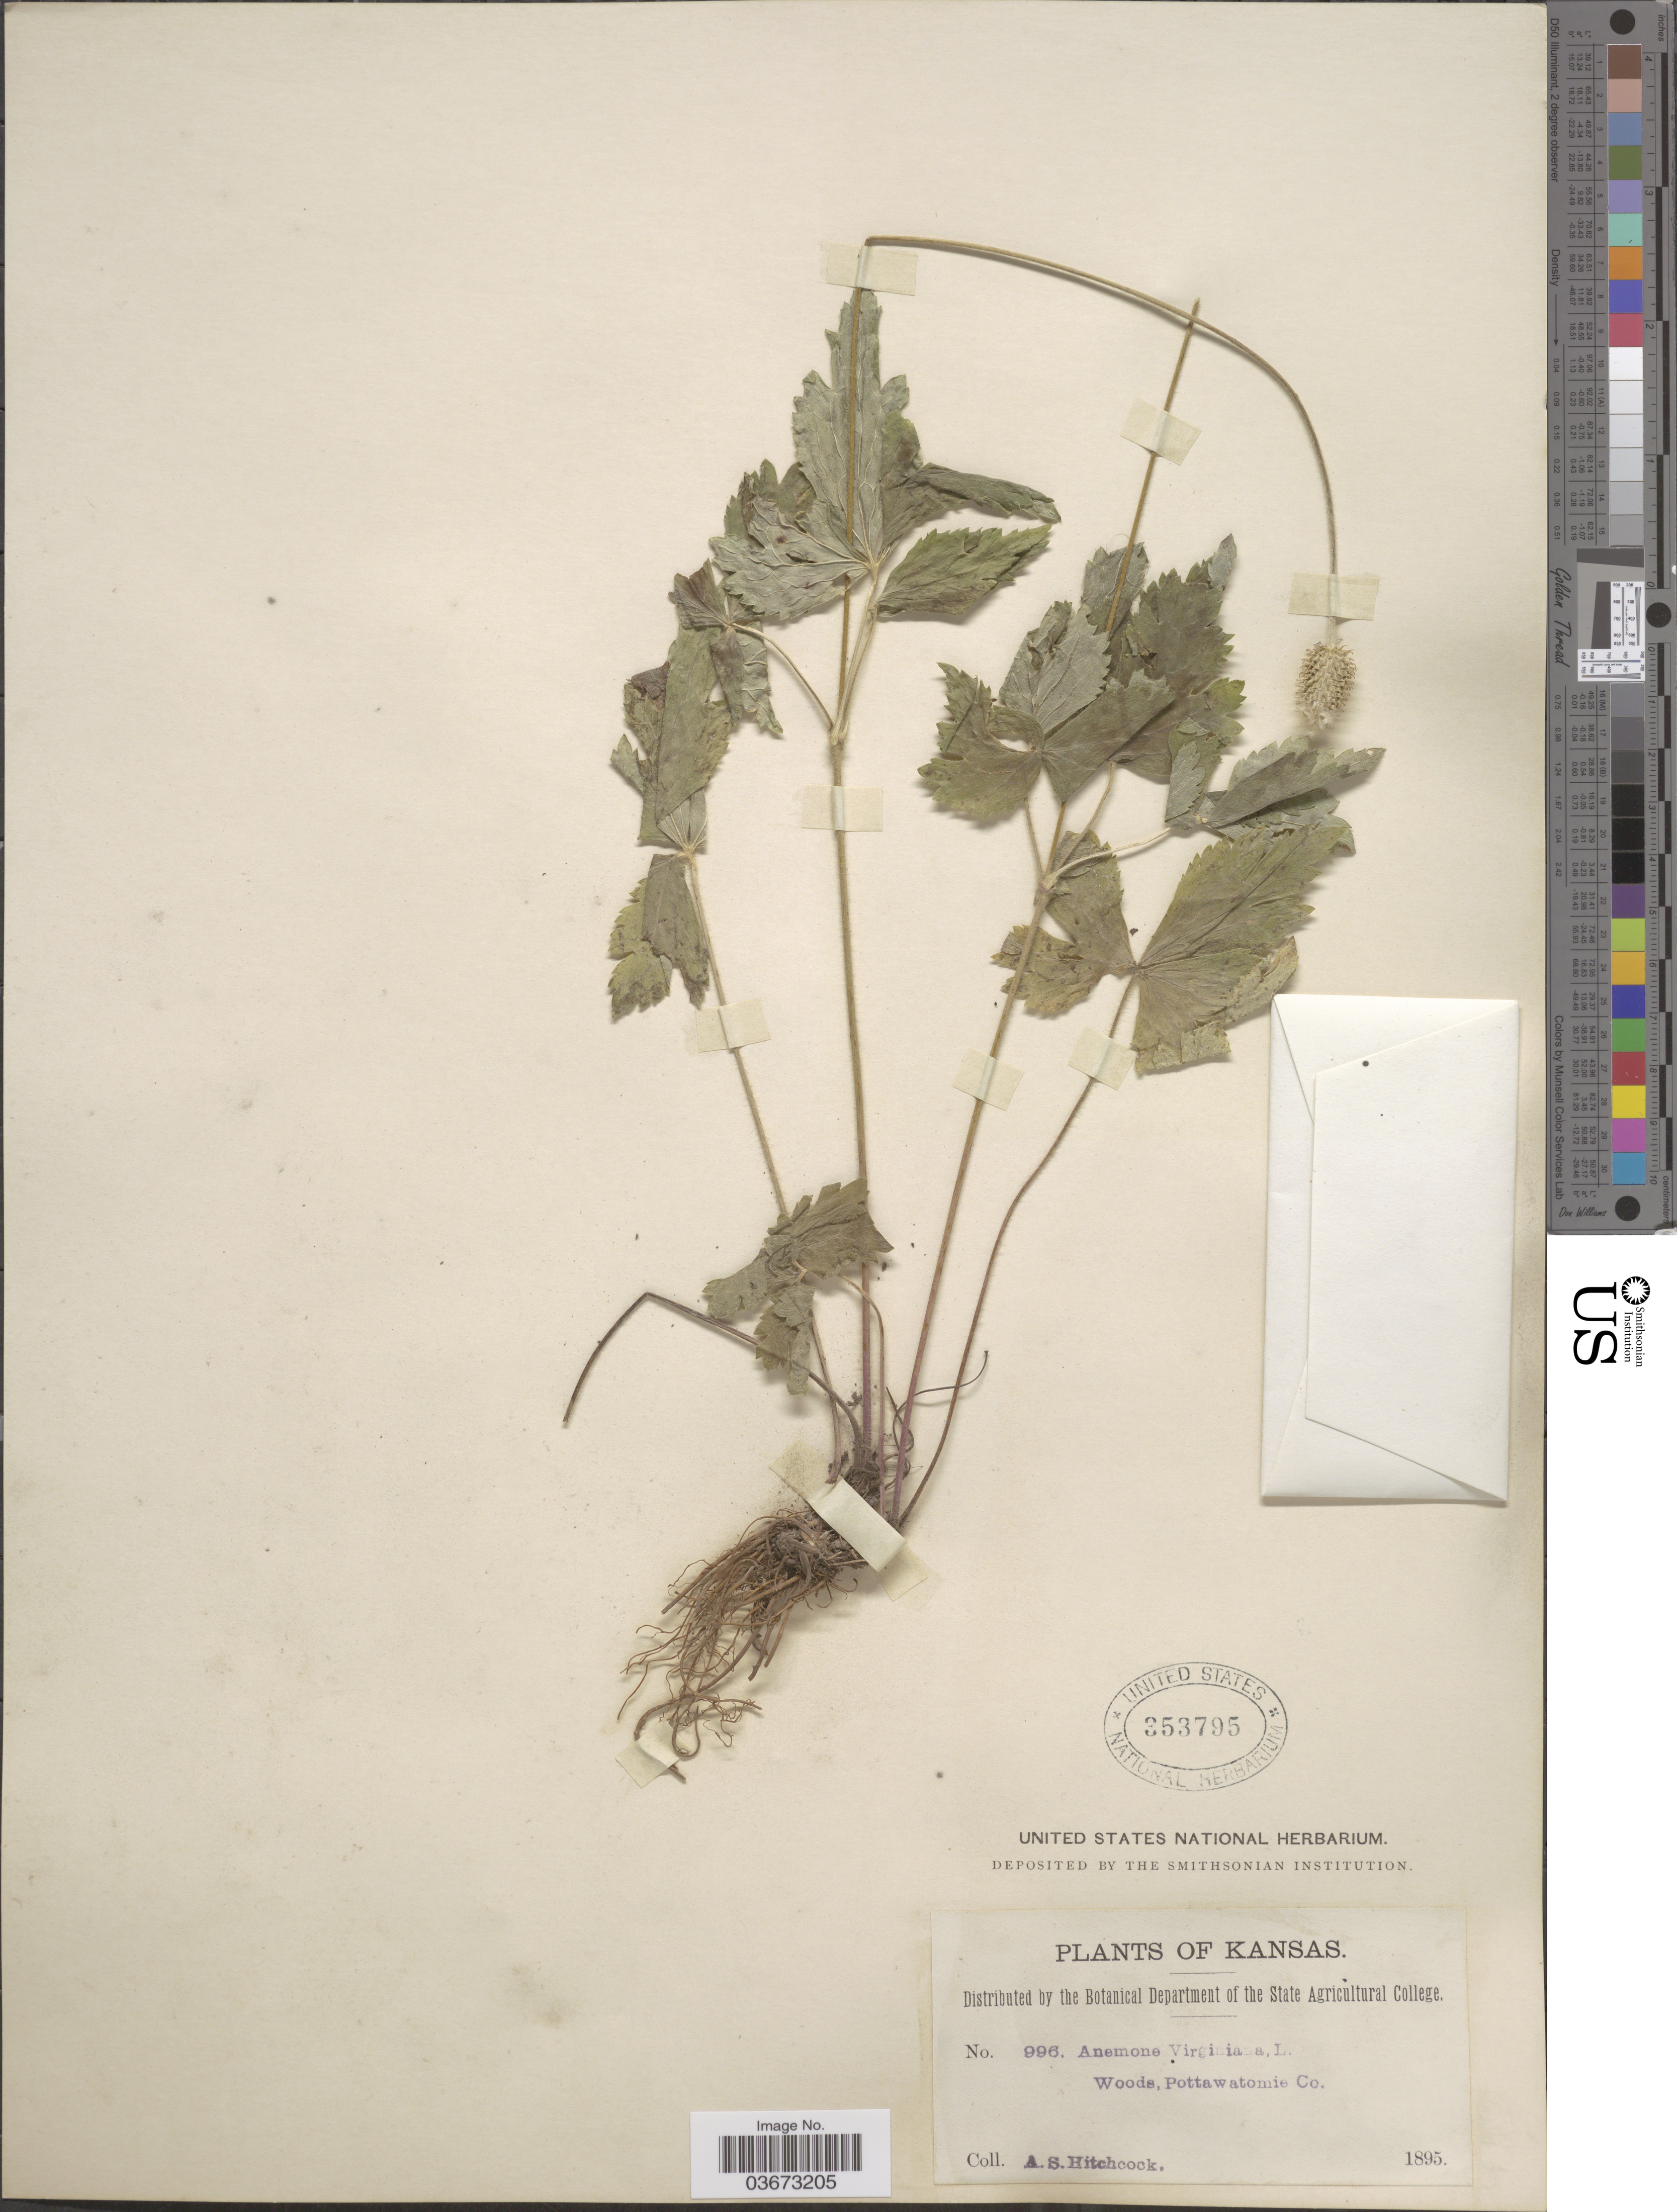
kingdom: Plantae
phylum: Tracheophyta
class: Magnoliopsida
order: Ranunculales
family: Ranunculaceae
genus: Anemone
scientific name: Anemone virginiana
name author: L.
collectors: A. S. Hitchcock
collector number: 996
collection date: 1895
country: United States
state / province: Kansas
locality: Woods, Pottawatomie Co.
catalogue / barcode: US 353795